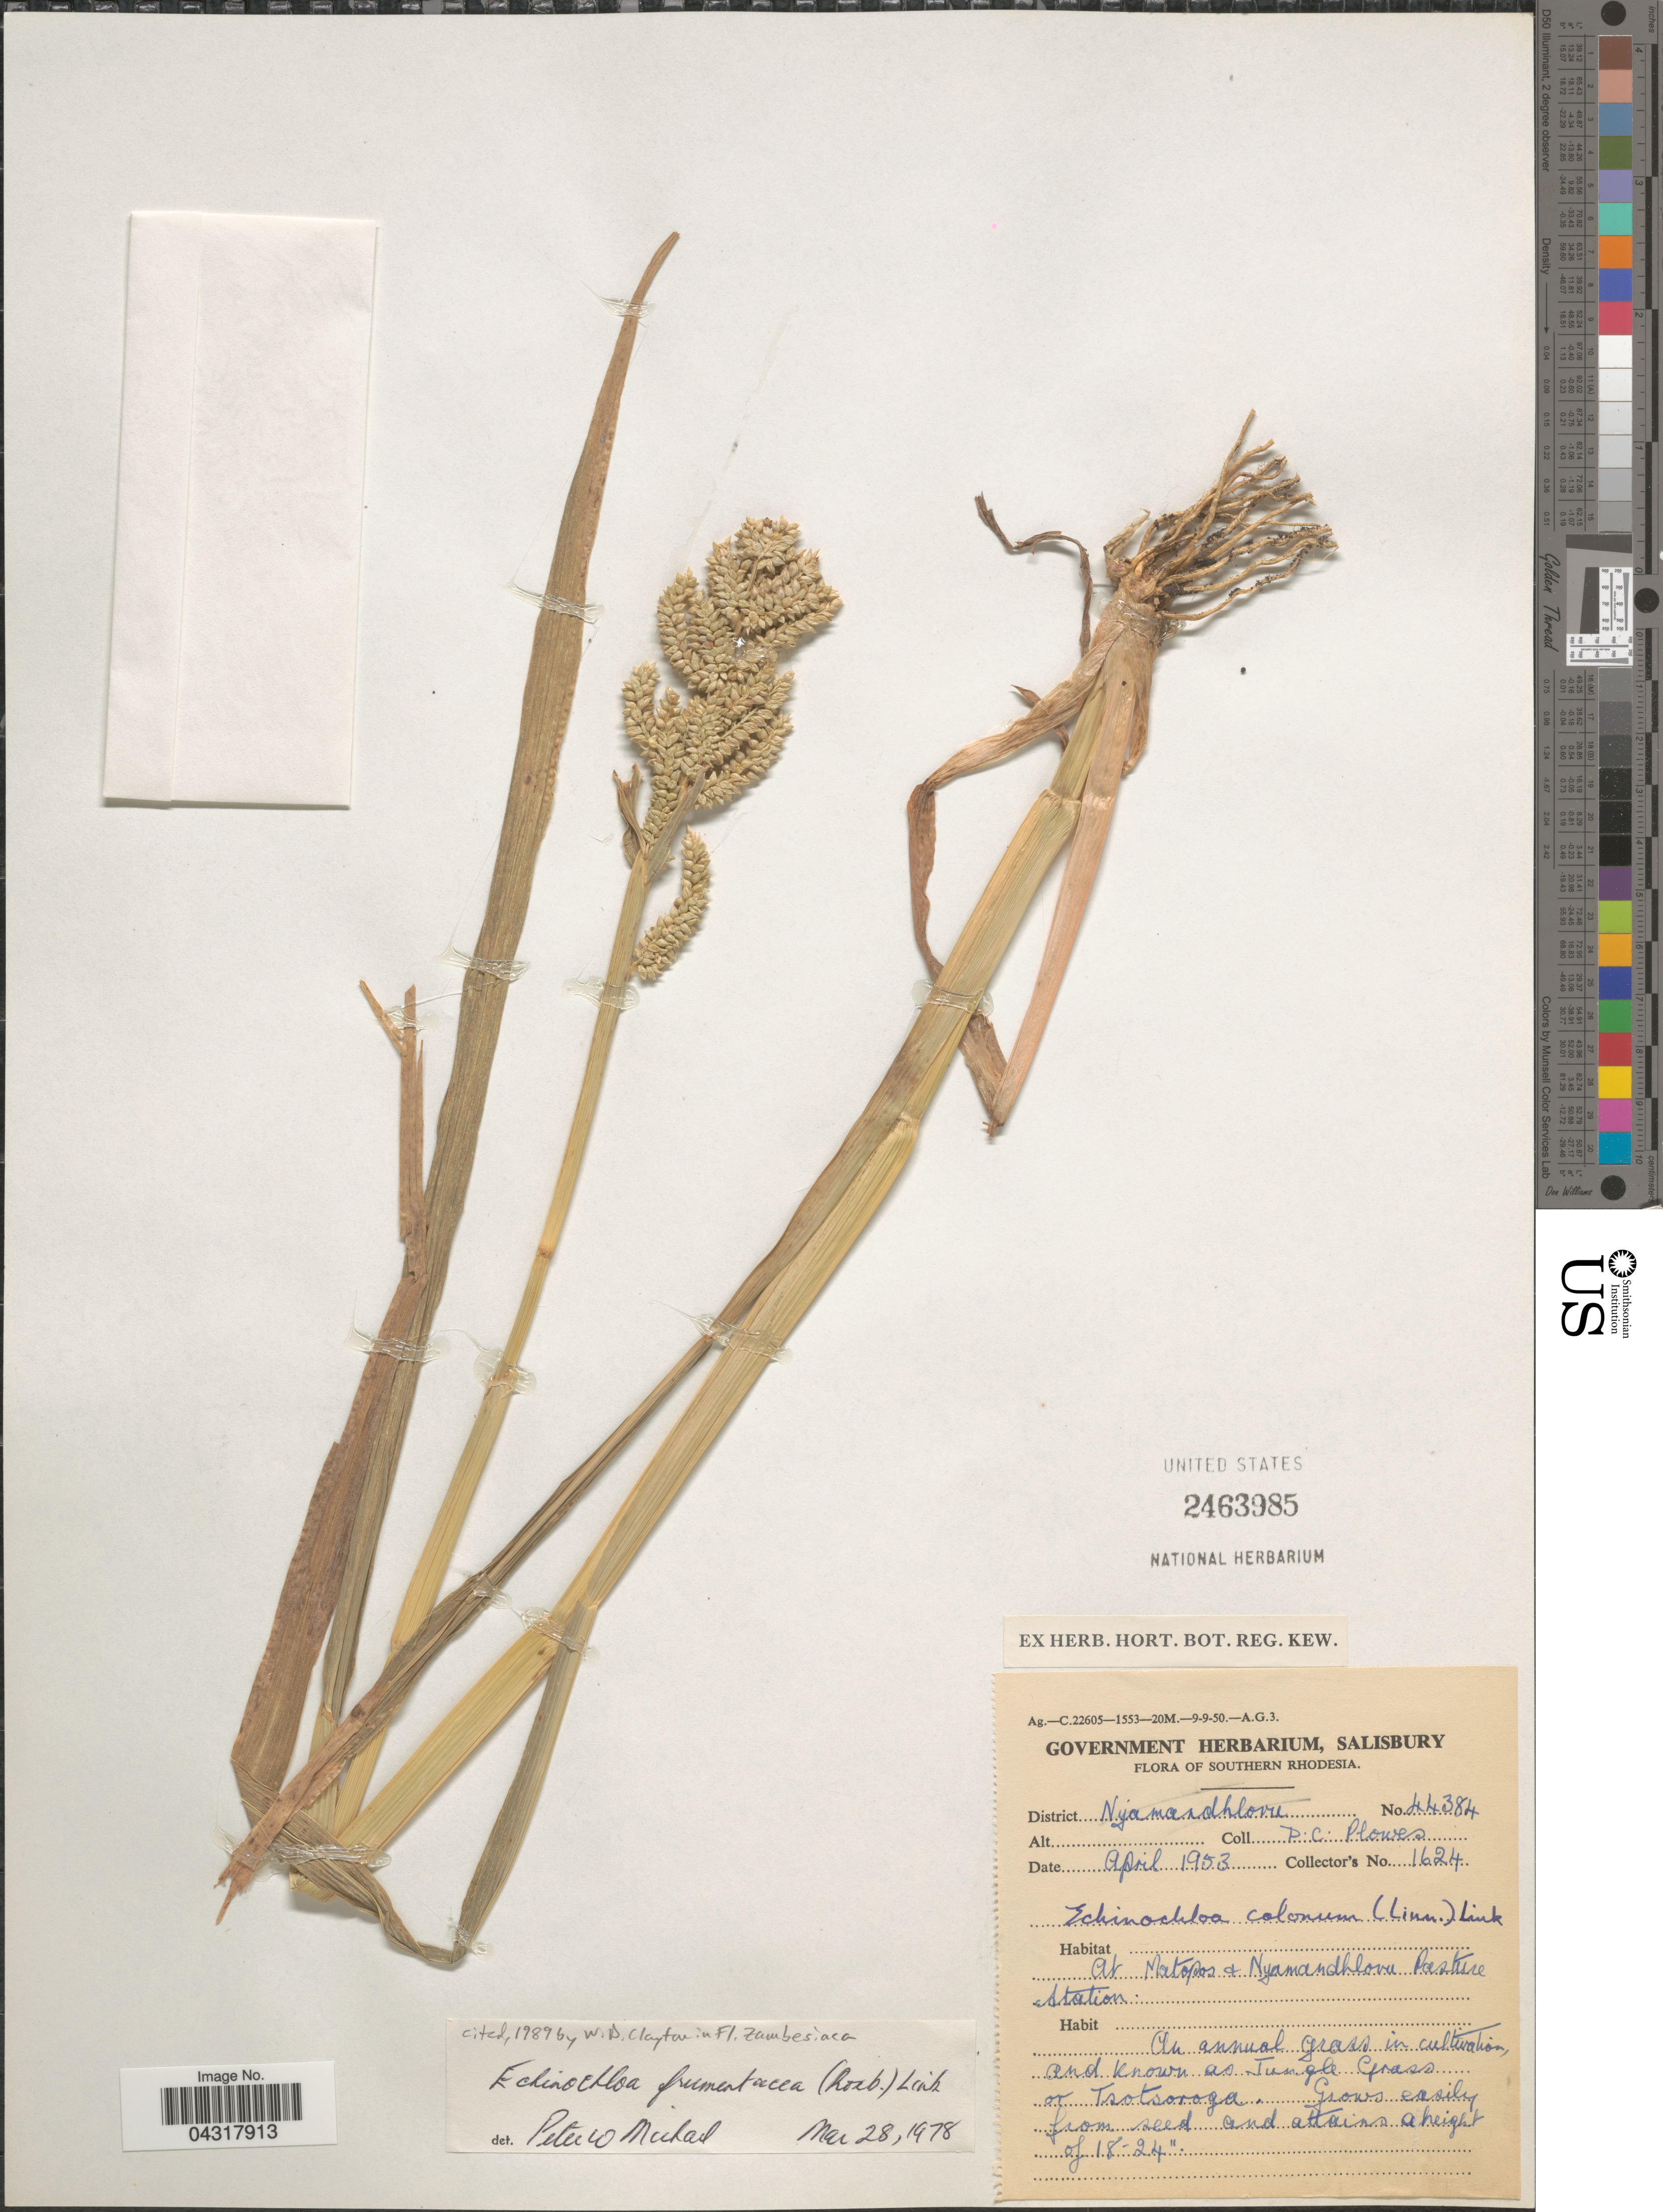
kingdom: Plantae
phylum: Tracheophyta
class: Liliopsida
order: Poales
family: Poaceae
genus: Echinochloa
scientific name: Echinochloa crus-galli var. frumentacea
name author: (Link) W. Wight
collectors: P. Plowes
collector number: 1624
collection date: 1953-04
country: Zimbabwe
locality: Southern Rhodesia. District Nyamandhlovu. At Matopos Nyamandhlovu Pasture Station.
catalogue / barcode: US 2463985